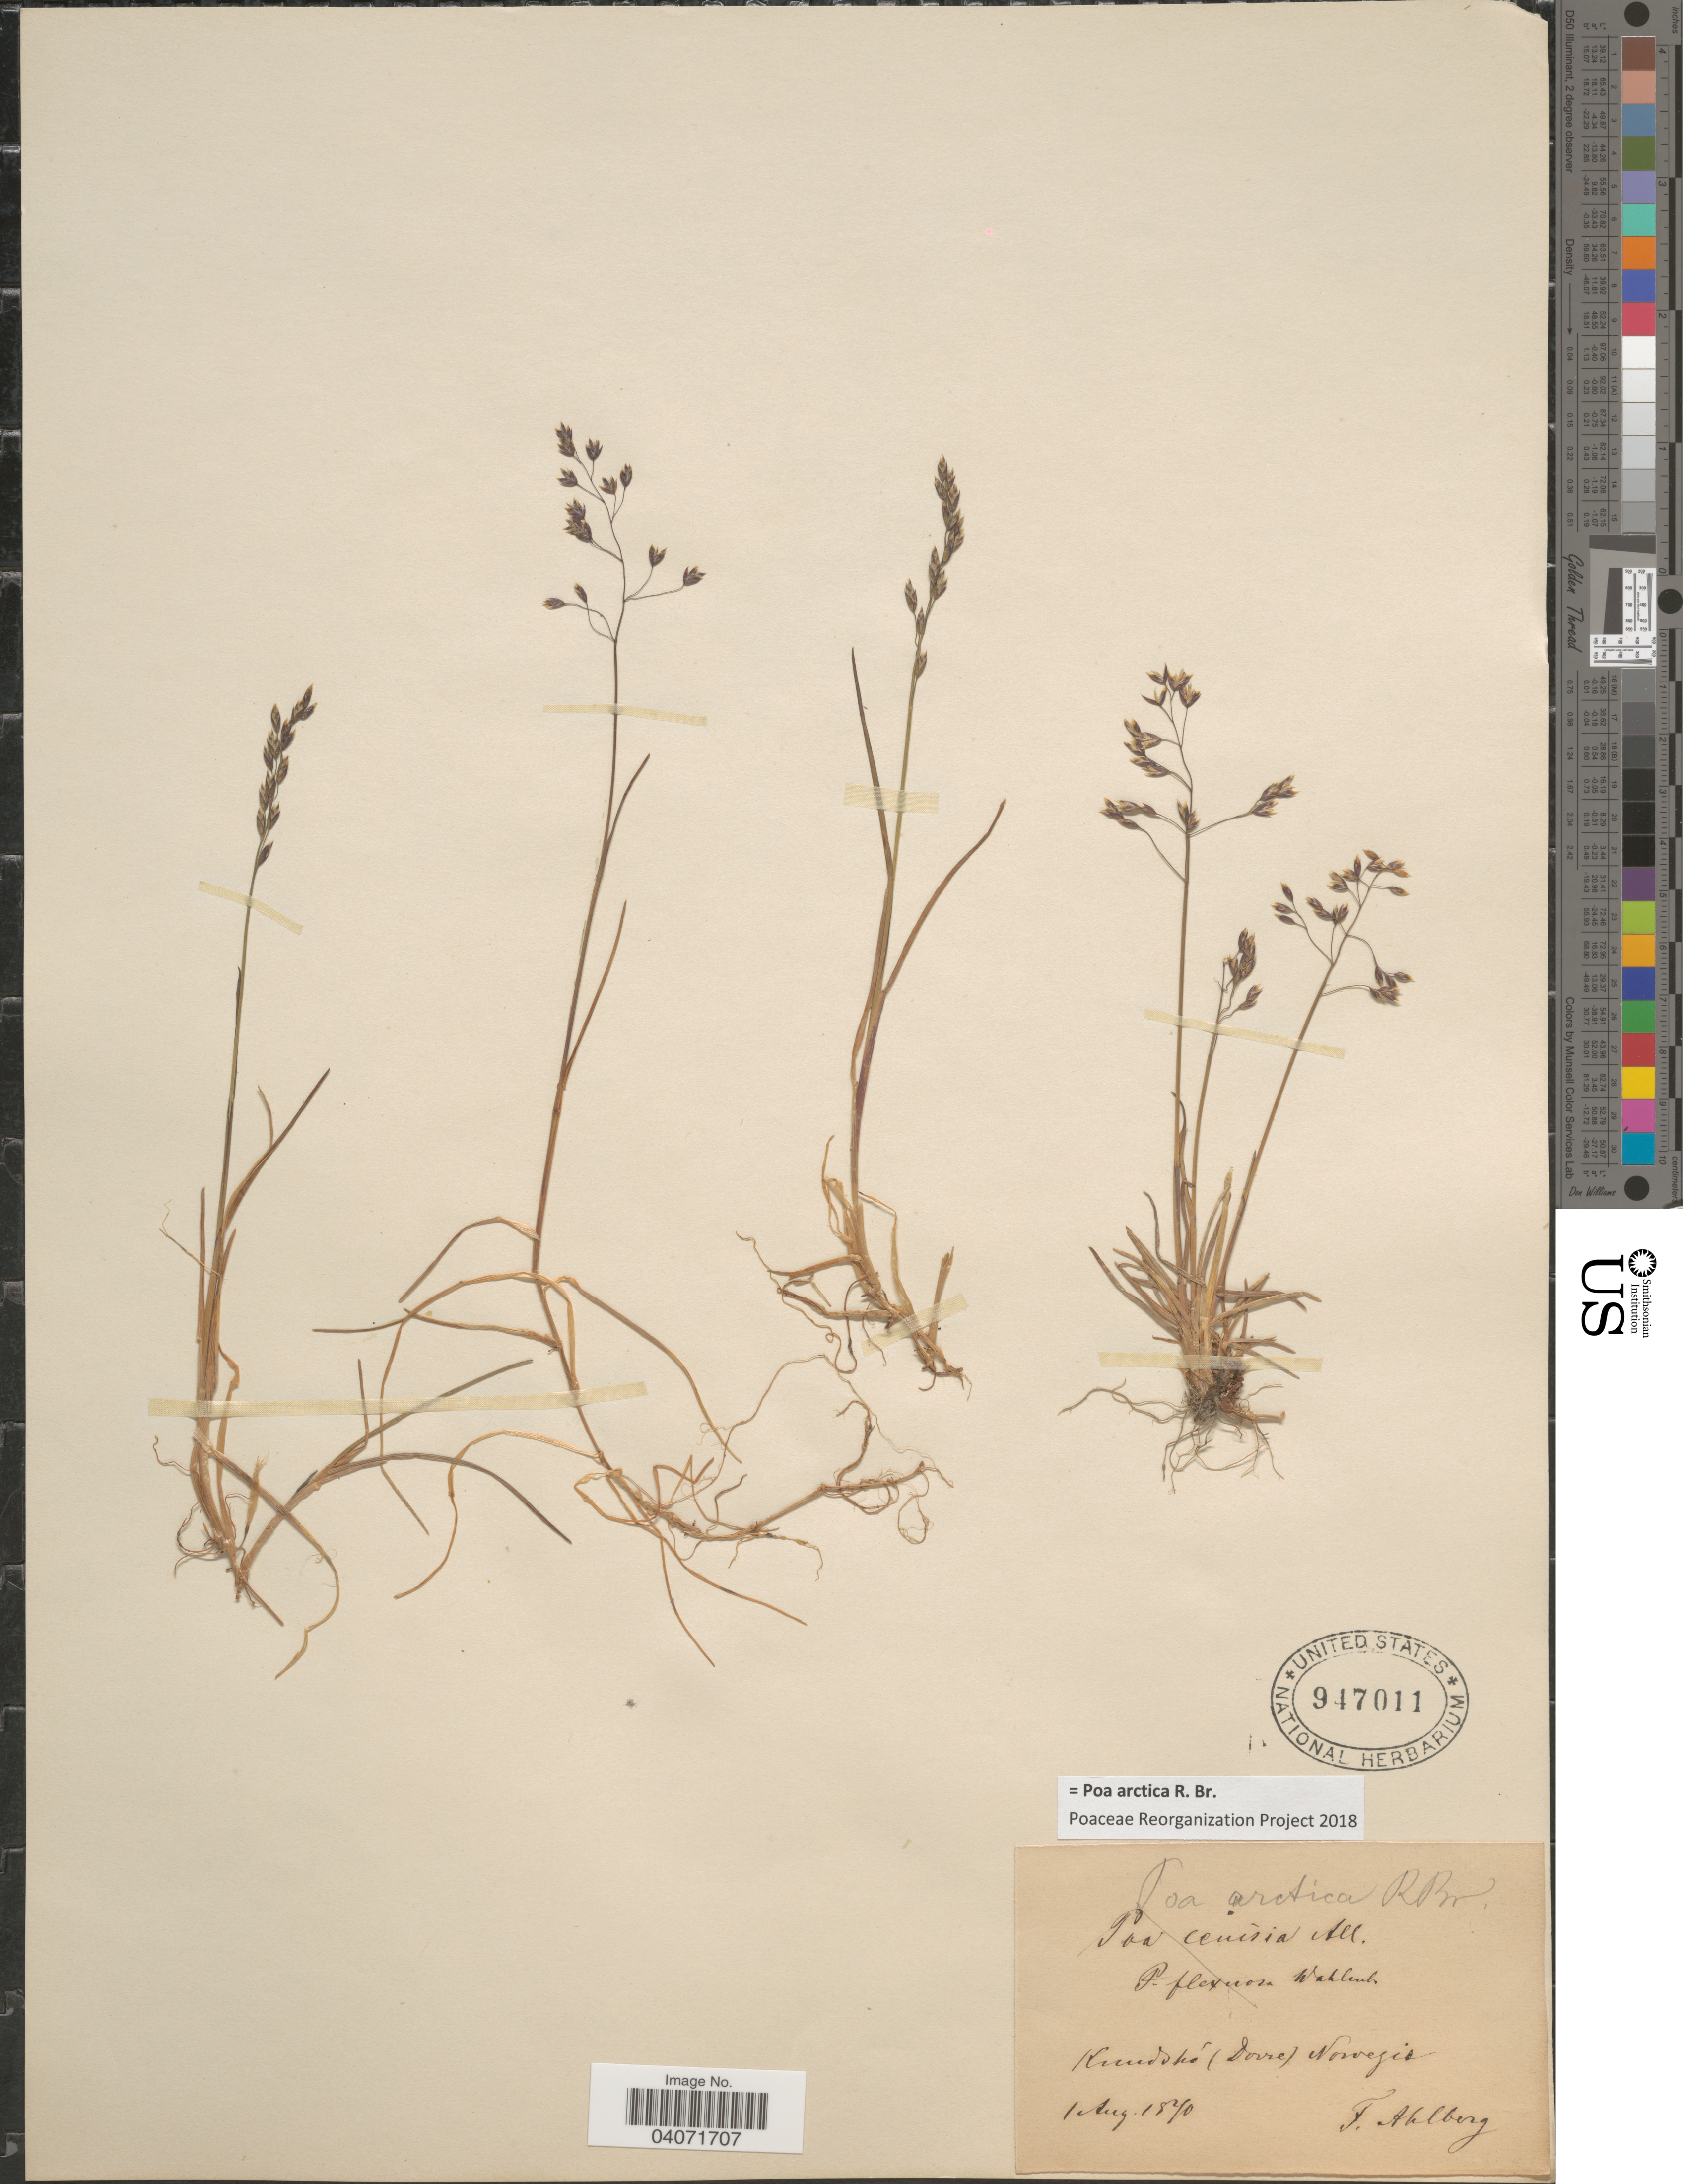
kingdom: Plantae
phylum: Tracheophyta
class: Liliopsida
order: Poales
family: Poaceae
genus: Poa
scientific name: Poa arctica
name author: R. Br.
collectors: F. Ahlberg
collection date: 1870-08-01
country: Norway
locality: Knudshö (Dovre).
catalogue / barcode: US 947011